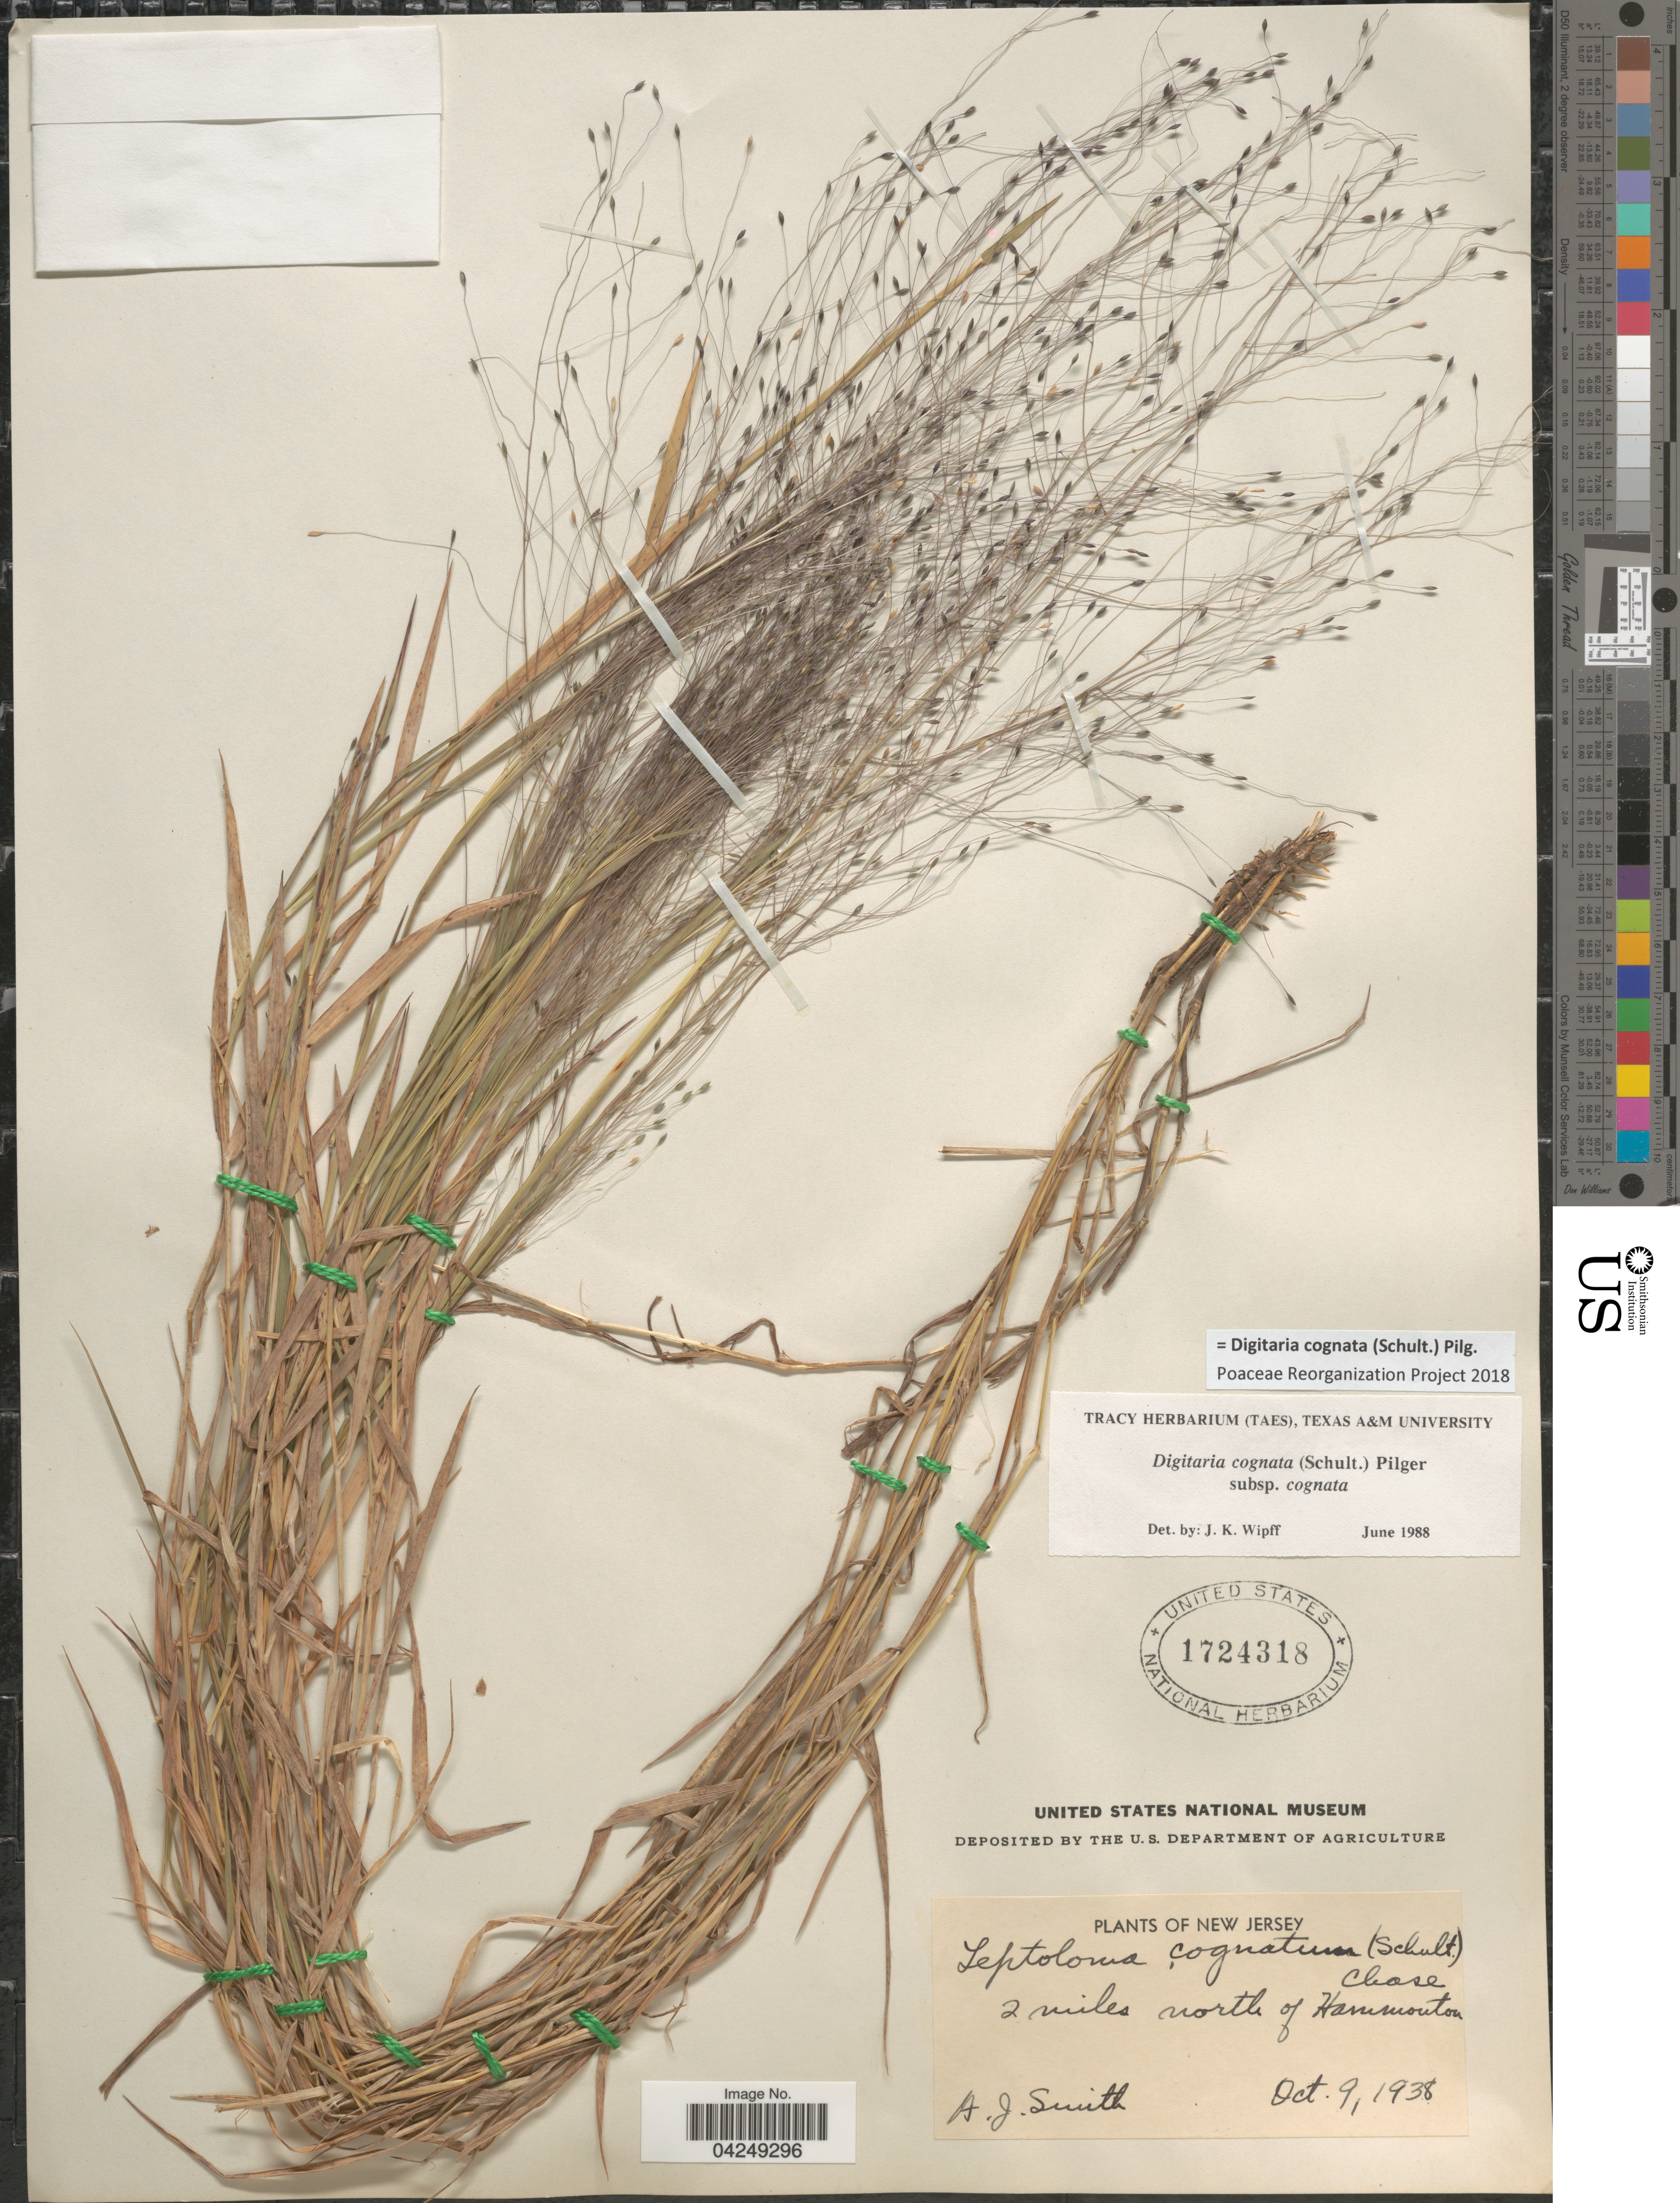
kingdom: Plantae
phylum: Tracheophyta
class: Liliopsida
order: Poales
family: Poaceae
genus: Digitaria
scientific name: Digitaria cognata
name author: (Scult.) Pilg.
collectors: A. J. E. Smith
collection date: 1938-10-09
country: United States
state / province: New Jersey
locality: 2 miles north of Hammonton.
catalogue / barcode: US 1724318